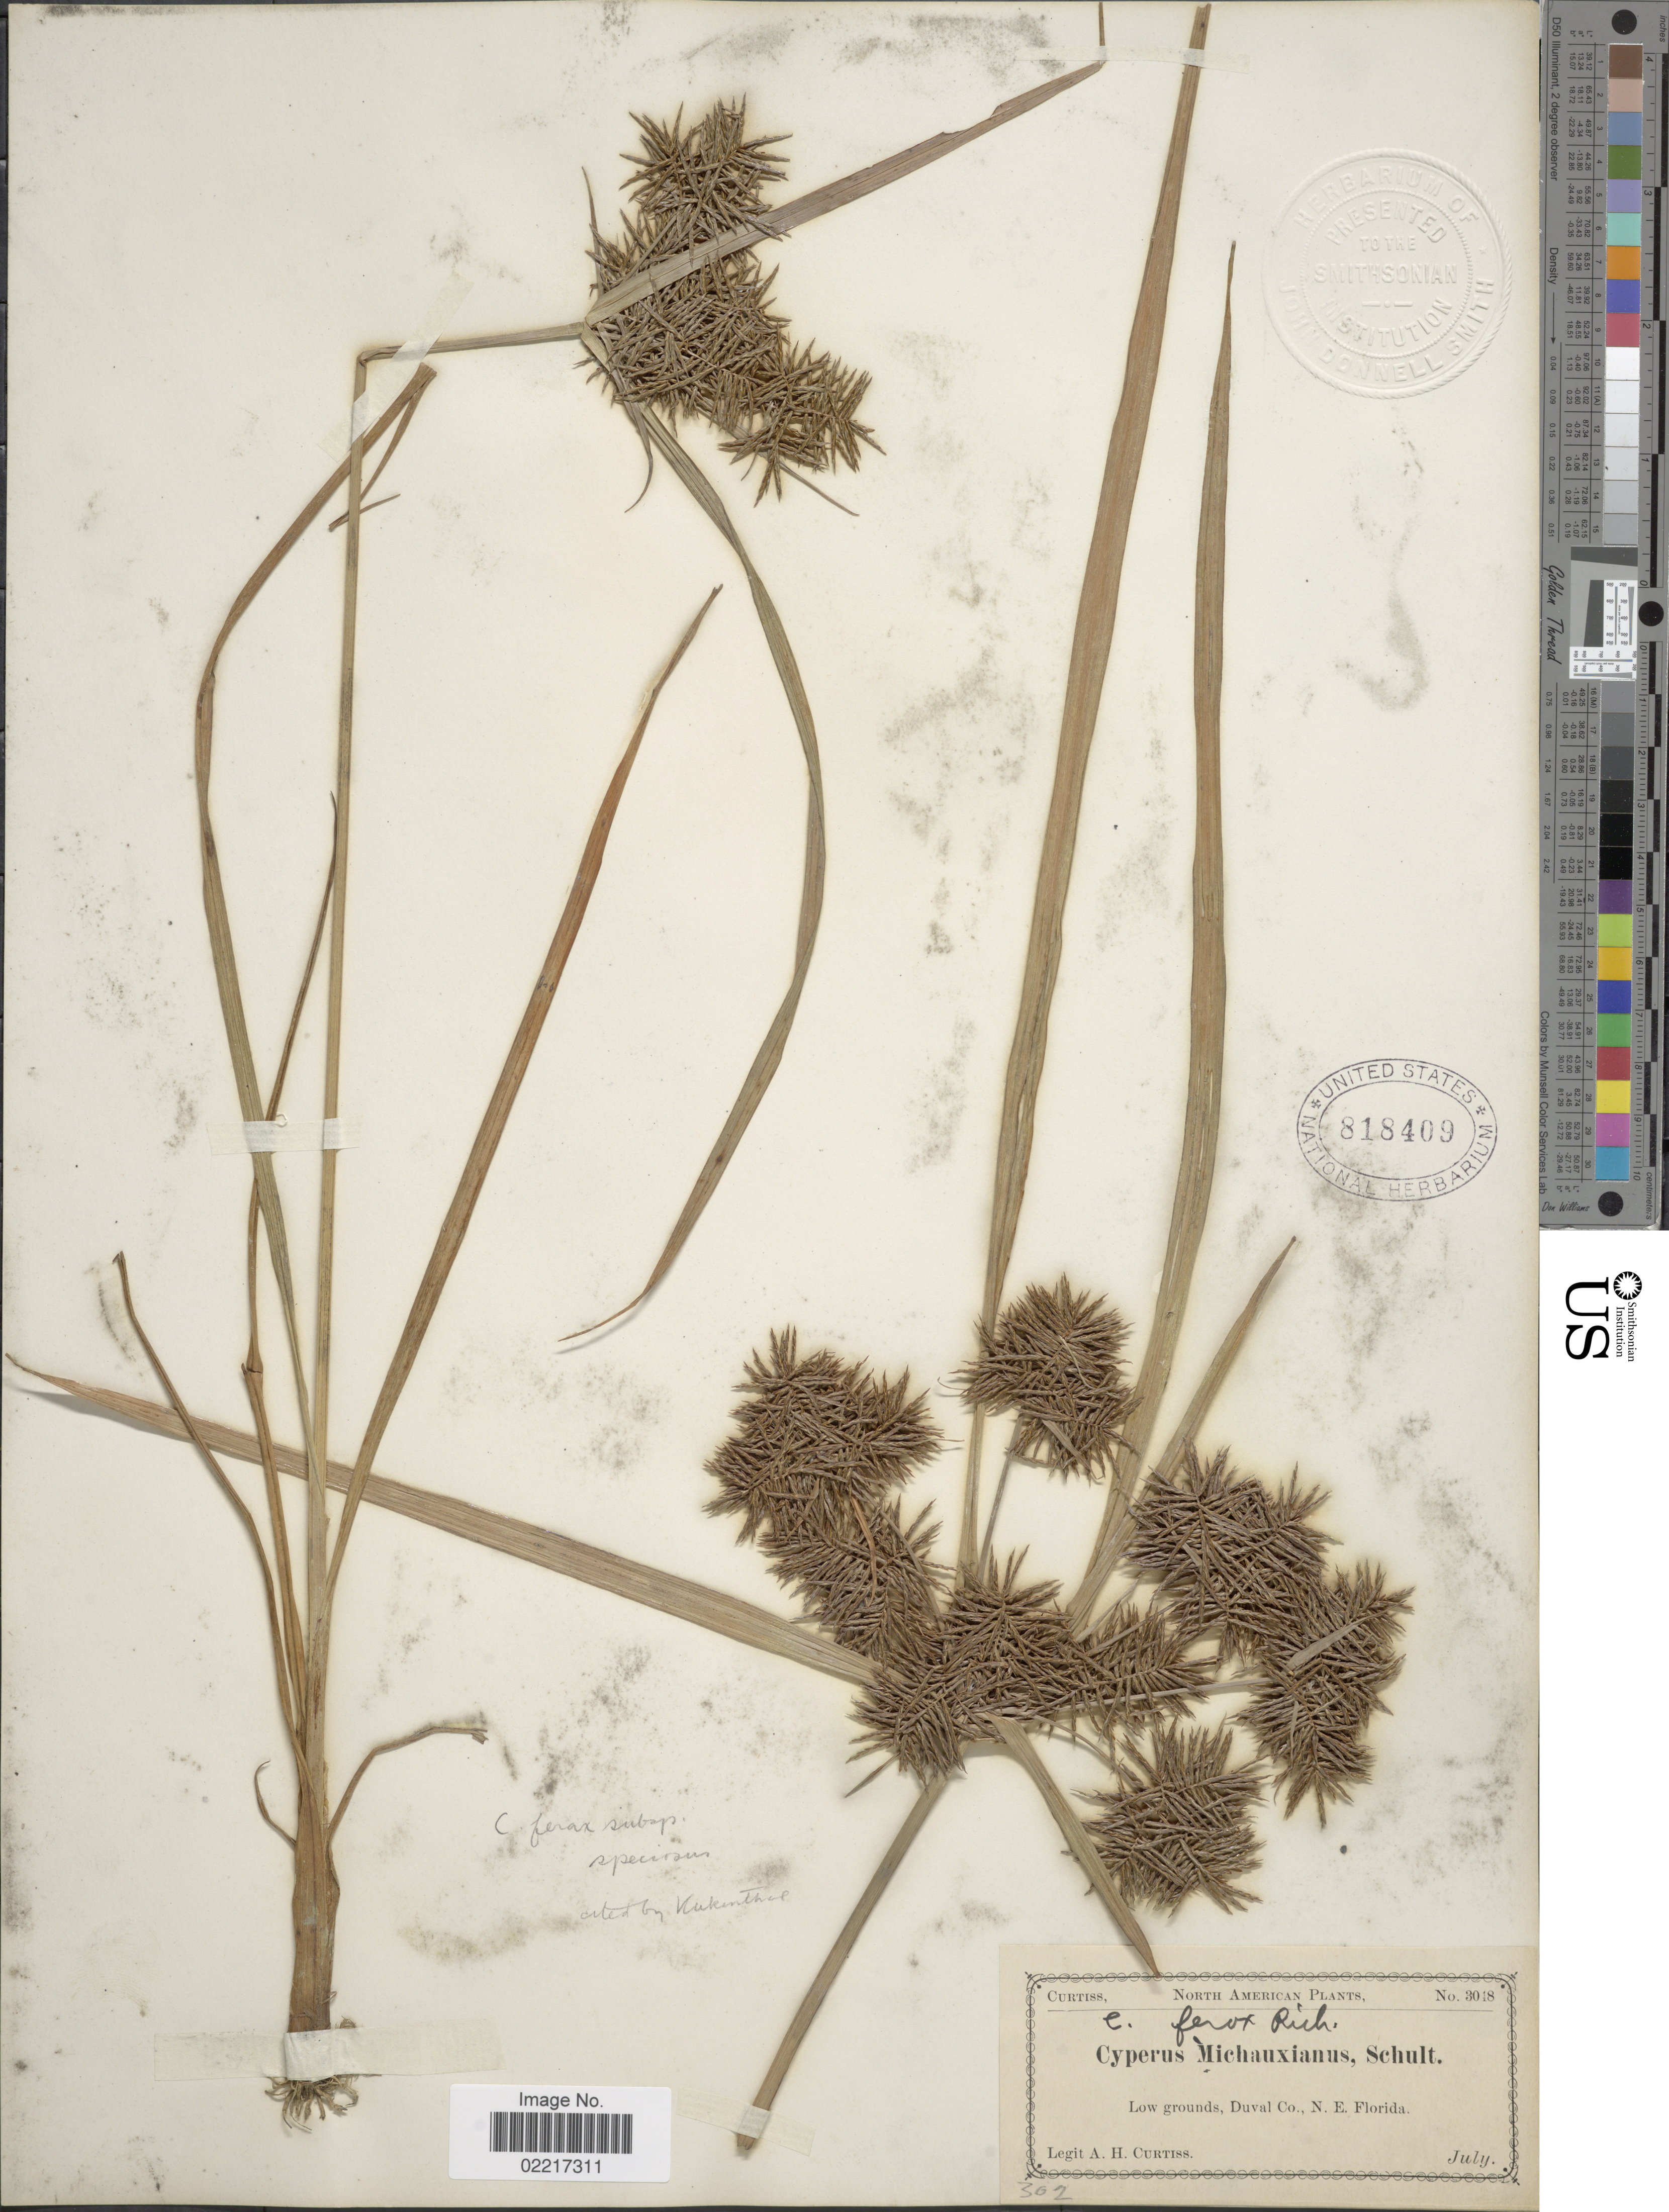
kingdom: Plantae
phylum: Tracheophyta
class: Liliopsida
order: Poales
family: Cyperaceae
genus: Cyperus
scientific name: Cyperus odoratus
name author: L.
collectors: A. H. Curtiss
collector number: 3018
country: United States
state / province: Florida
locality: Duval Co., N.E. Floirda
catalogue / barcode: US 818409